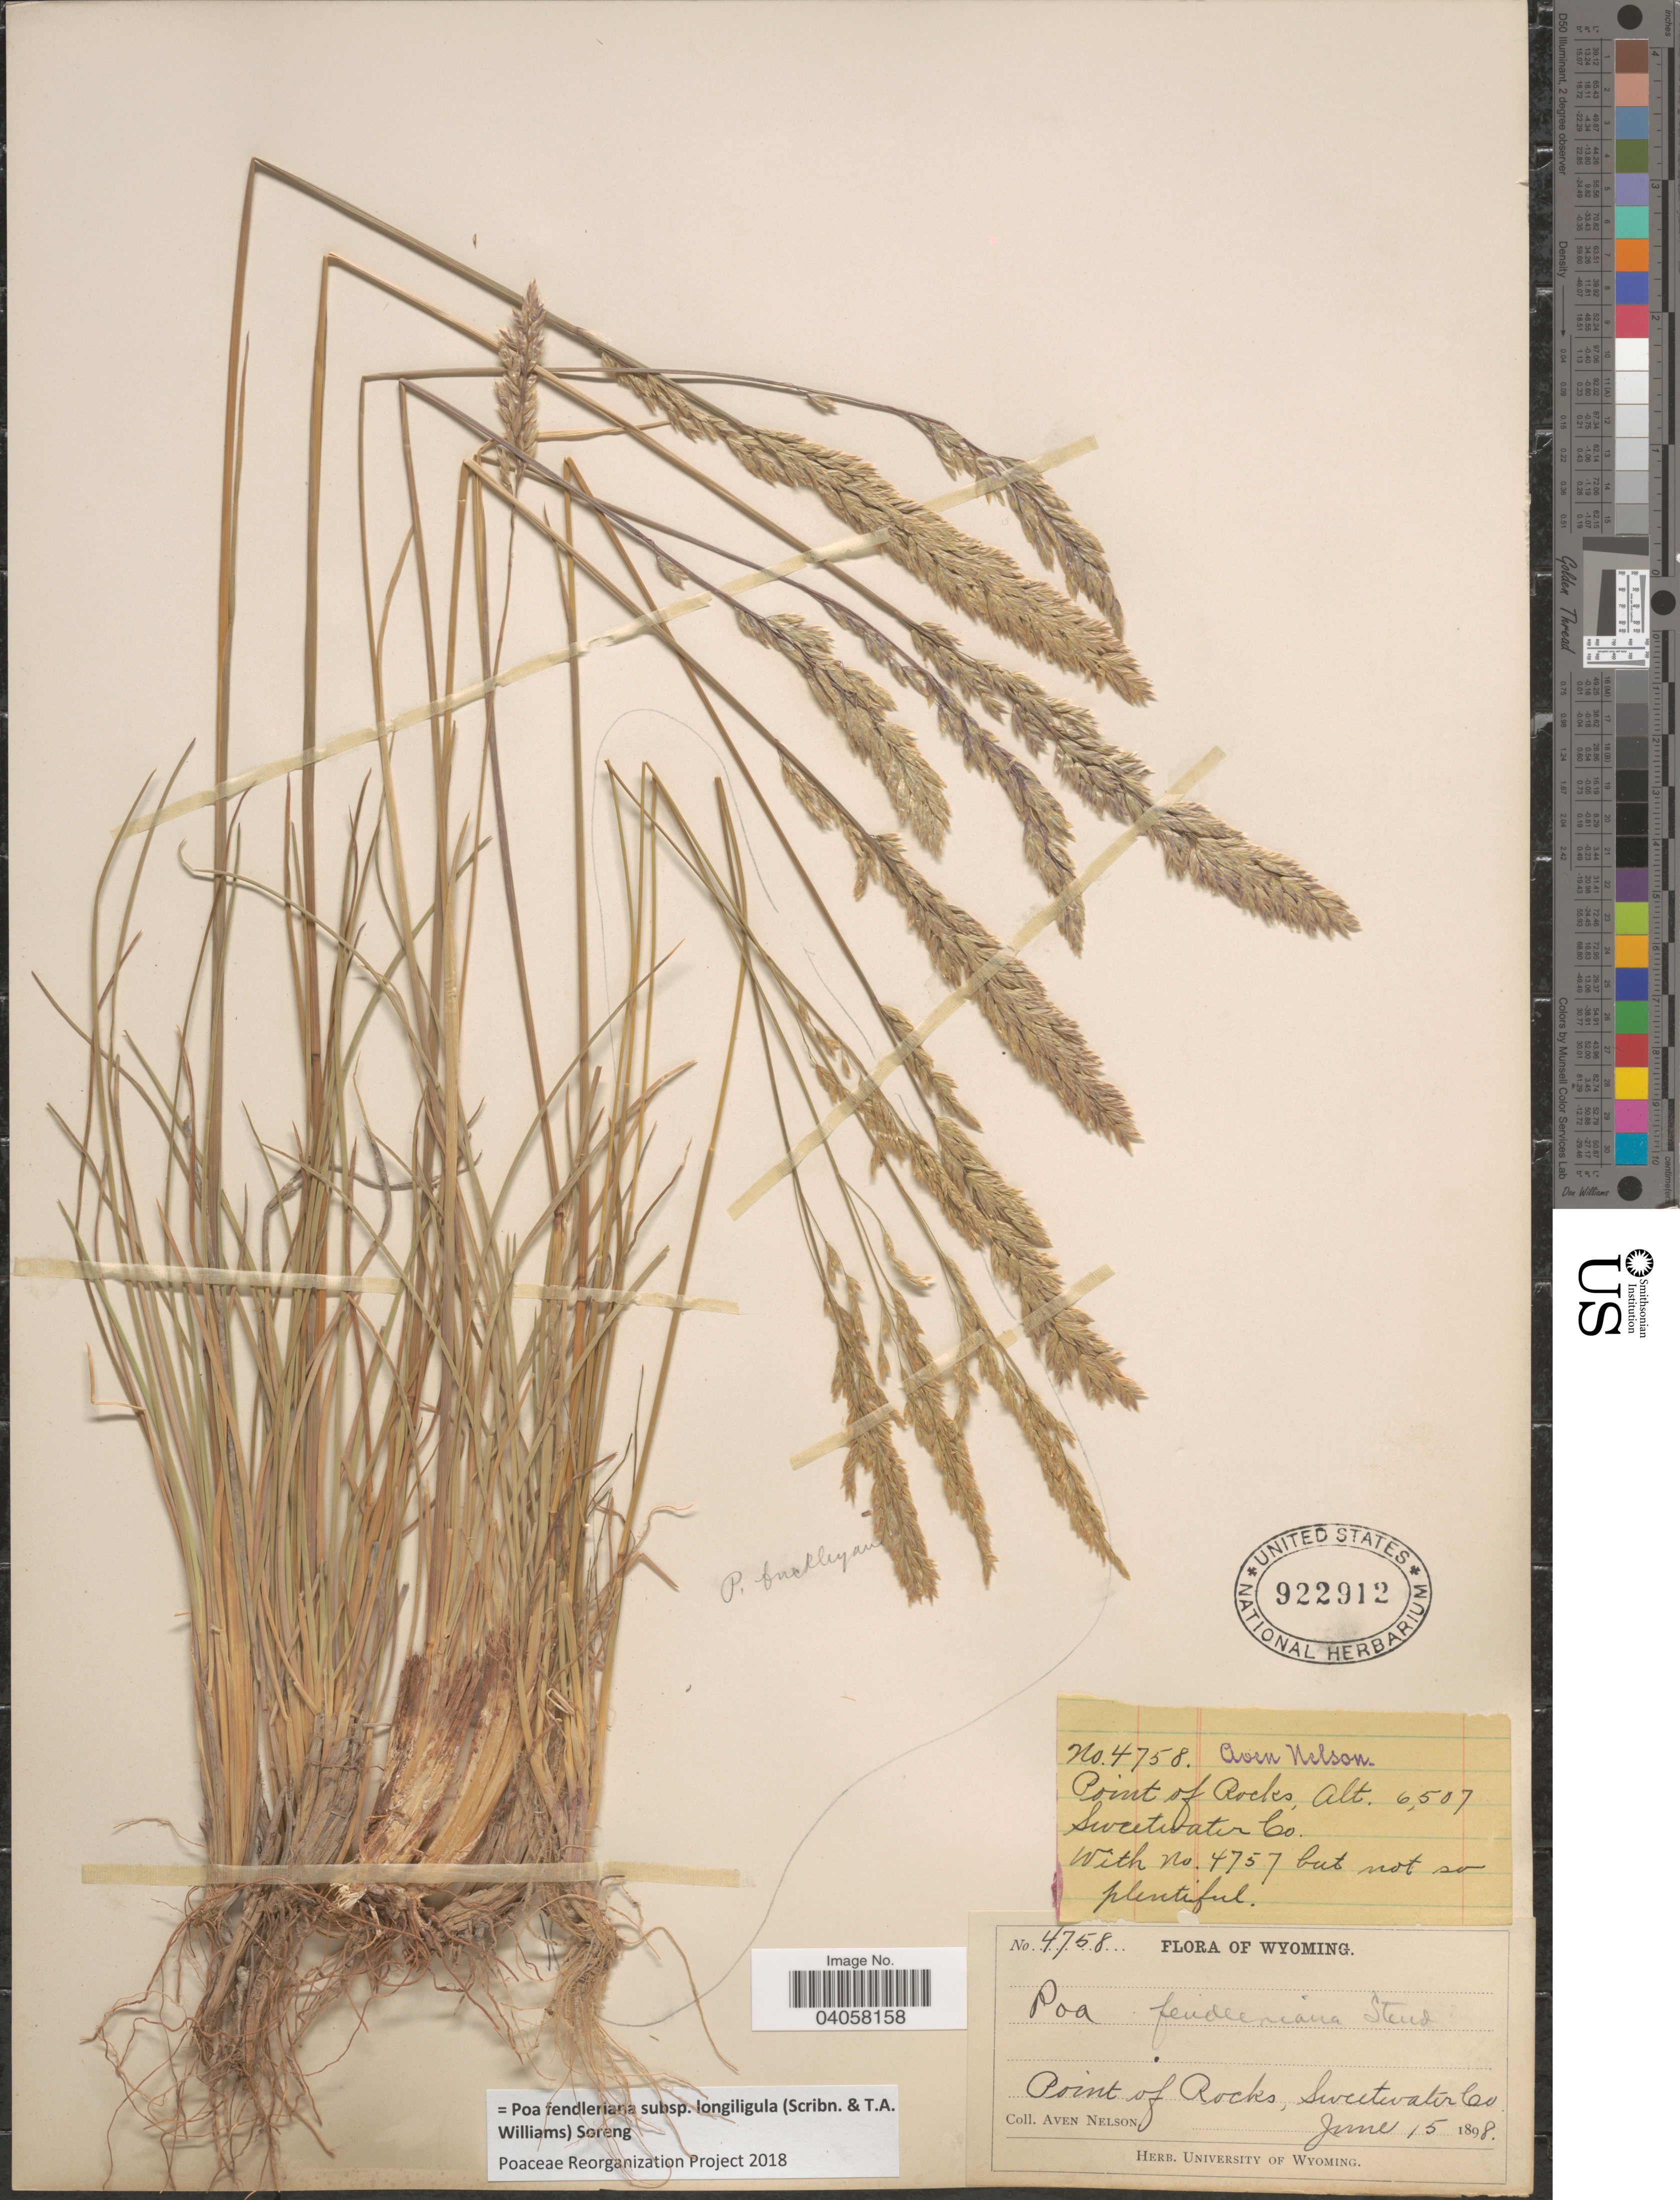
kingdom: Plantae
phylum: Tracheophyta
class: Liliopsida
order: Poales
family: Poaceae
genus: Poa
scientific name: Poa fendleriana subsp. longiligula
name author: (Scribn. & T.A. Williams) Soreng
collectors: A. Nelson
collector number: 4758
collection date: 1898-06-15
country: United States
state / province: Wyoming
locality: Point of Rocks, Sweetwater Co.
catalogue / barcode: US 922912